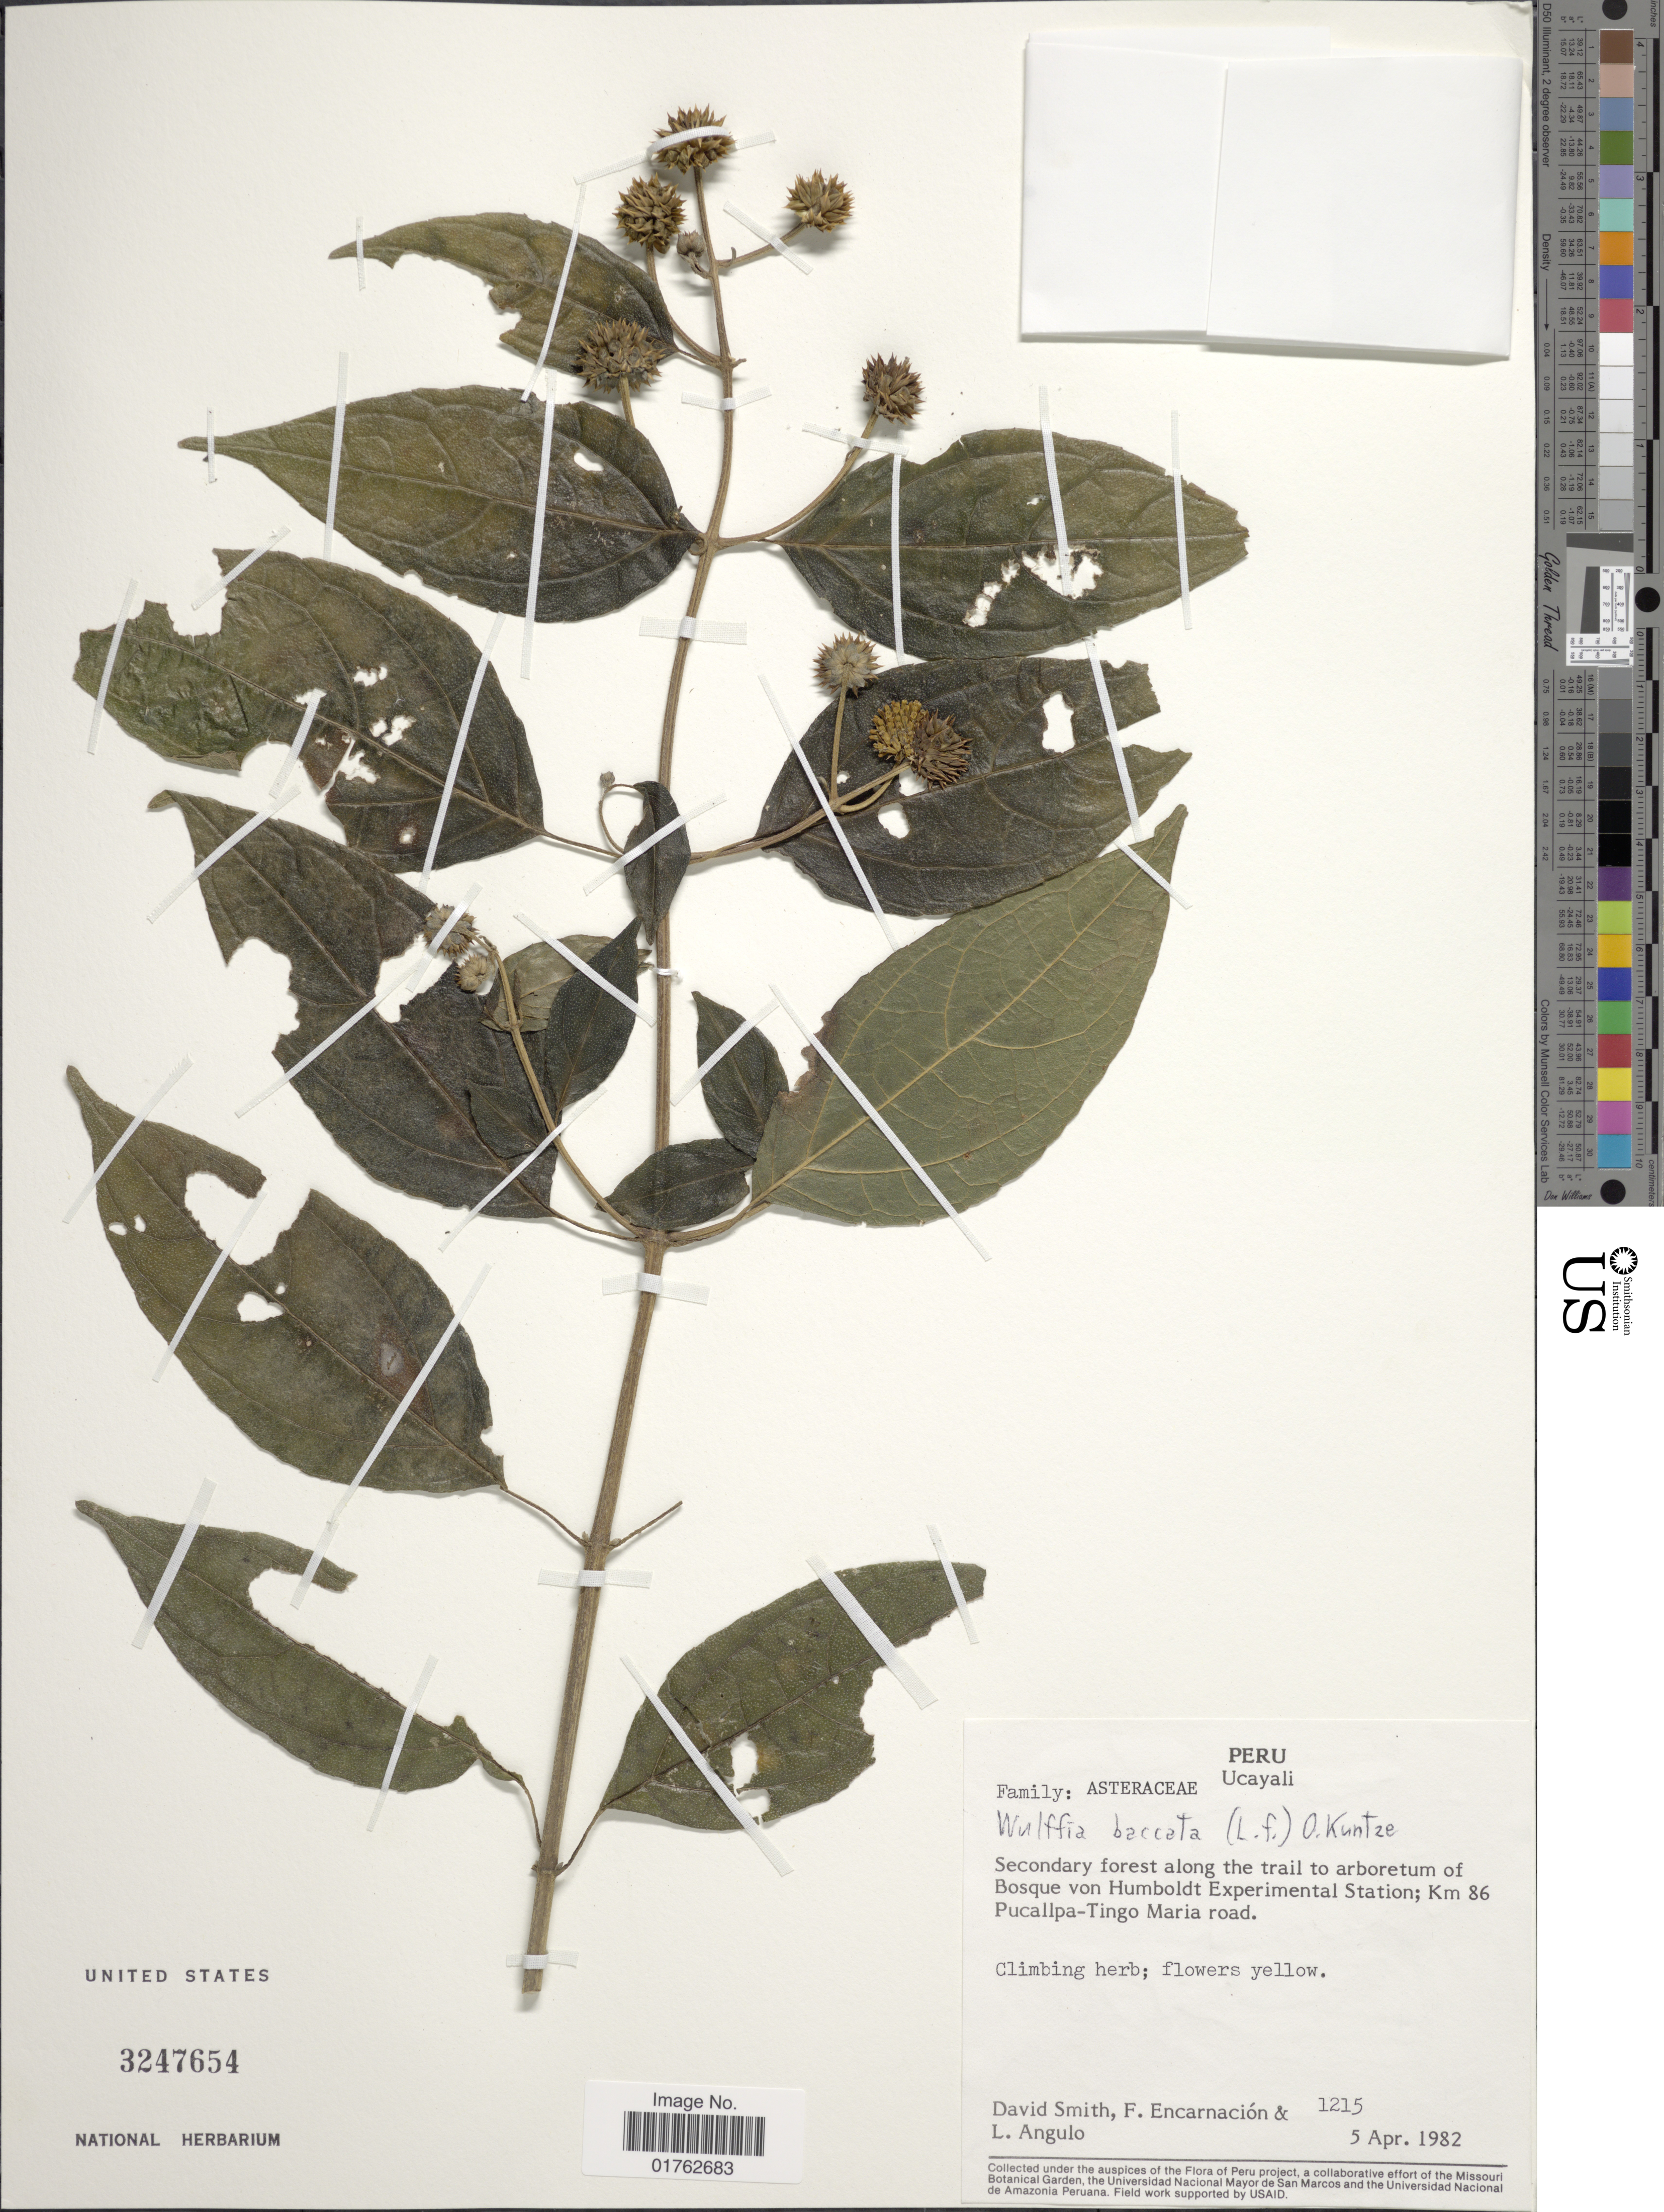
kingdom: Plantae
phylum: Tracheophyta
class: Magnoliopsida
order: Asterales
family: Asteraceae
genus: Wulffia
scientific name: Wulffia baccata var. baccata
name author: (L.) Kuntze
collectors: D. C. Smith, F. Encarnación & L. Angulo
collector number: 1215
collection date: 1982-04-05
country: Peru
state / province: Ucayali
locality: Secondary forest along the trail to arboretum of Bosque von Humboldt Experimental Station: Km 86 Pucallpa-Tingo Maria road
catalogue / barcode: US 3247654